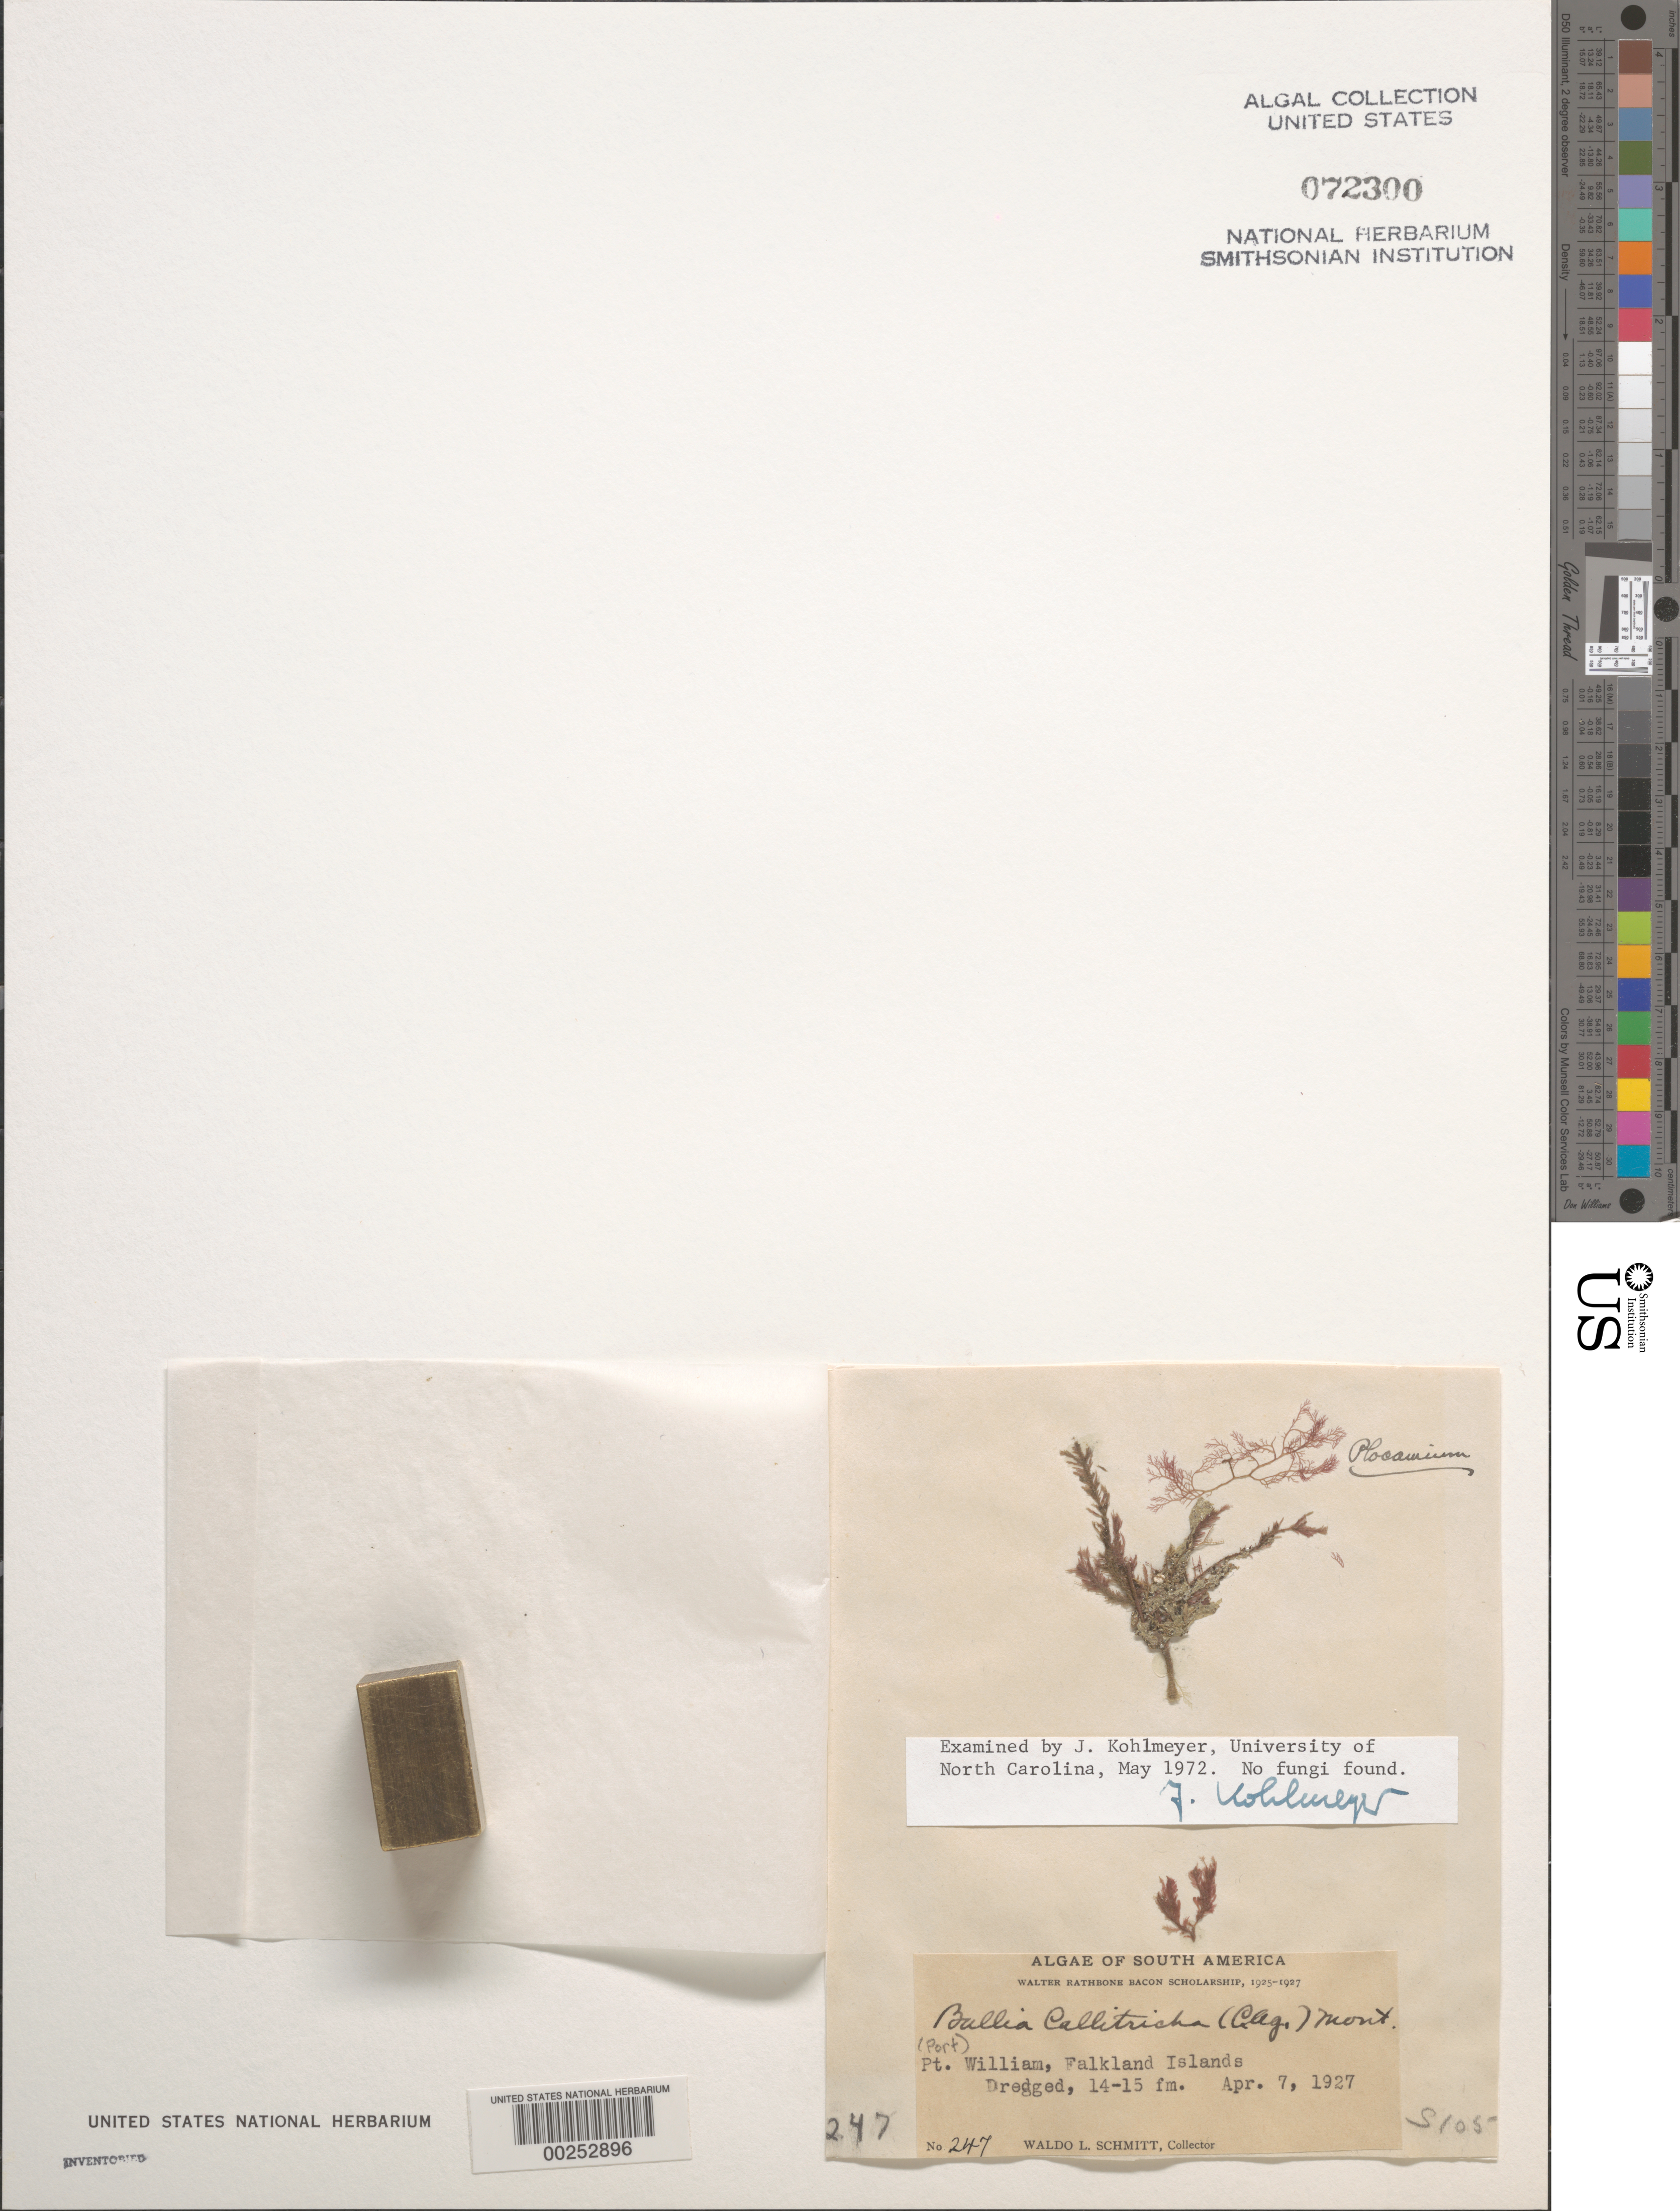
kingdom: Plantae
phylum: Rhodophyta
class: Florideophyceae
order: Balliales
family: Balliaceae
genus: Ballia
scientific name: Ballia callitricha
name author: (C. Agardh) Kützing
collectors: W. L. Schmitt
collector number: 247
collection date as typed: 07 Apr 1927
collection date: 1927-04-07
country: Falkland Islands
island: East Falkland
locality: Port William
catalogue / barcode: US 72300